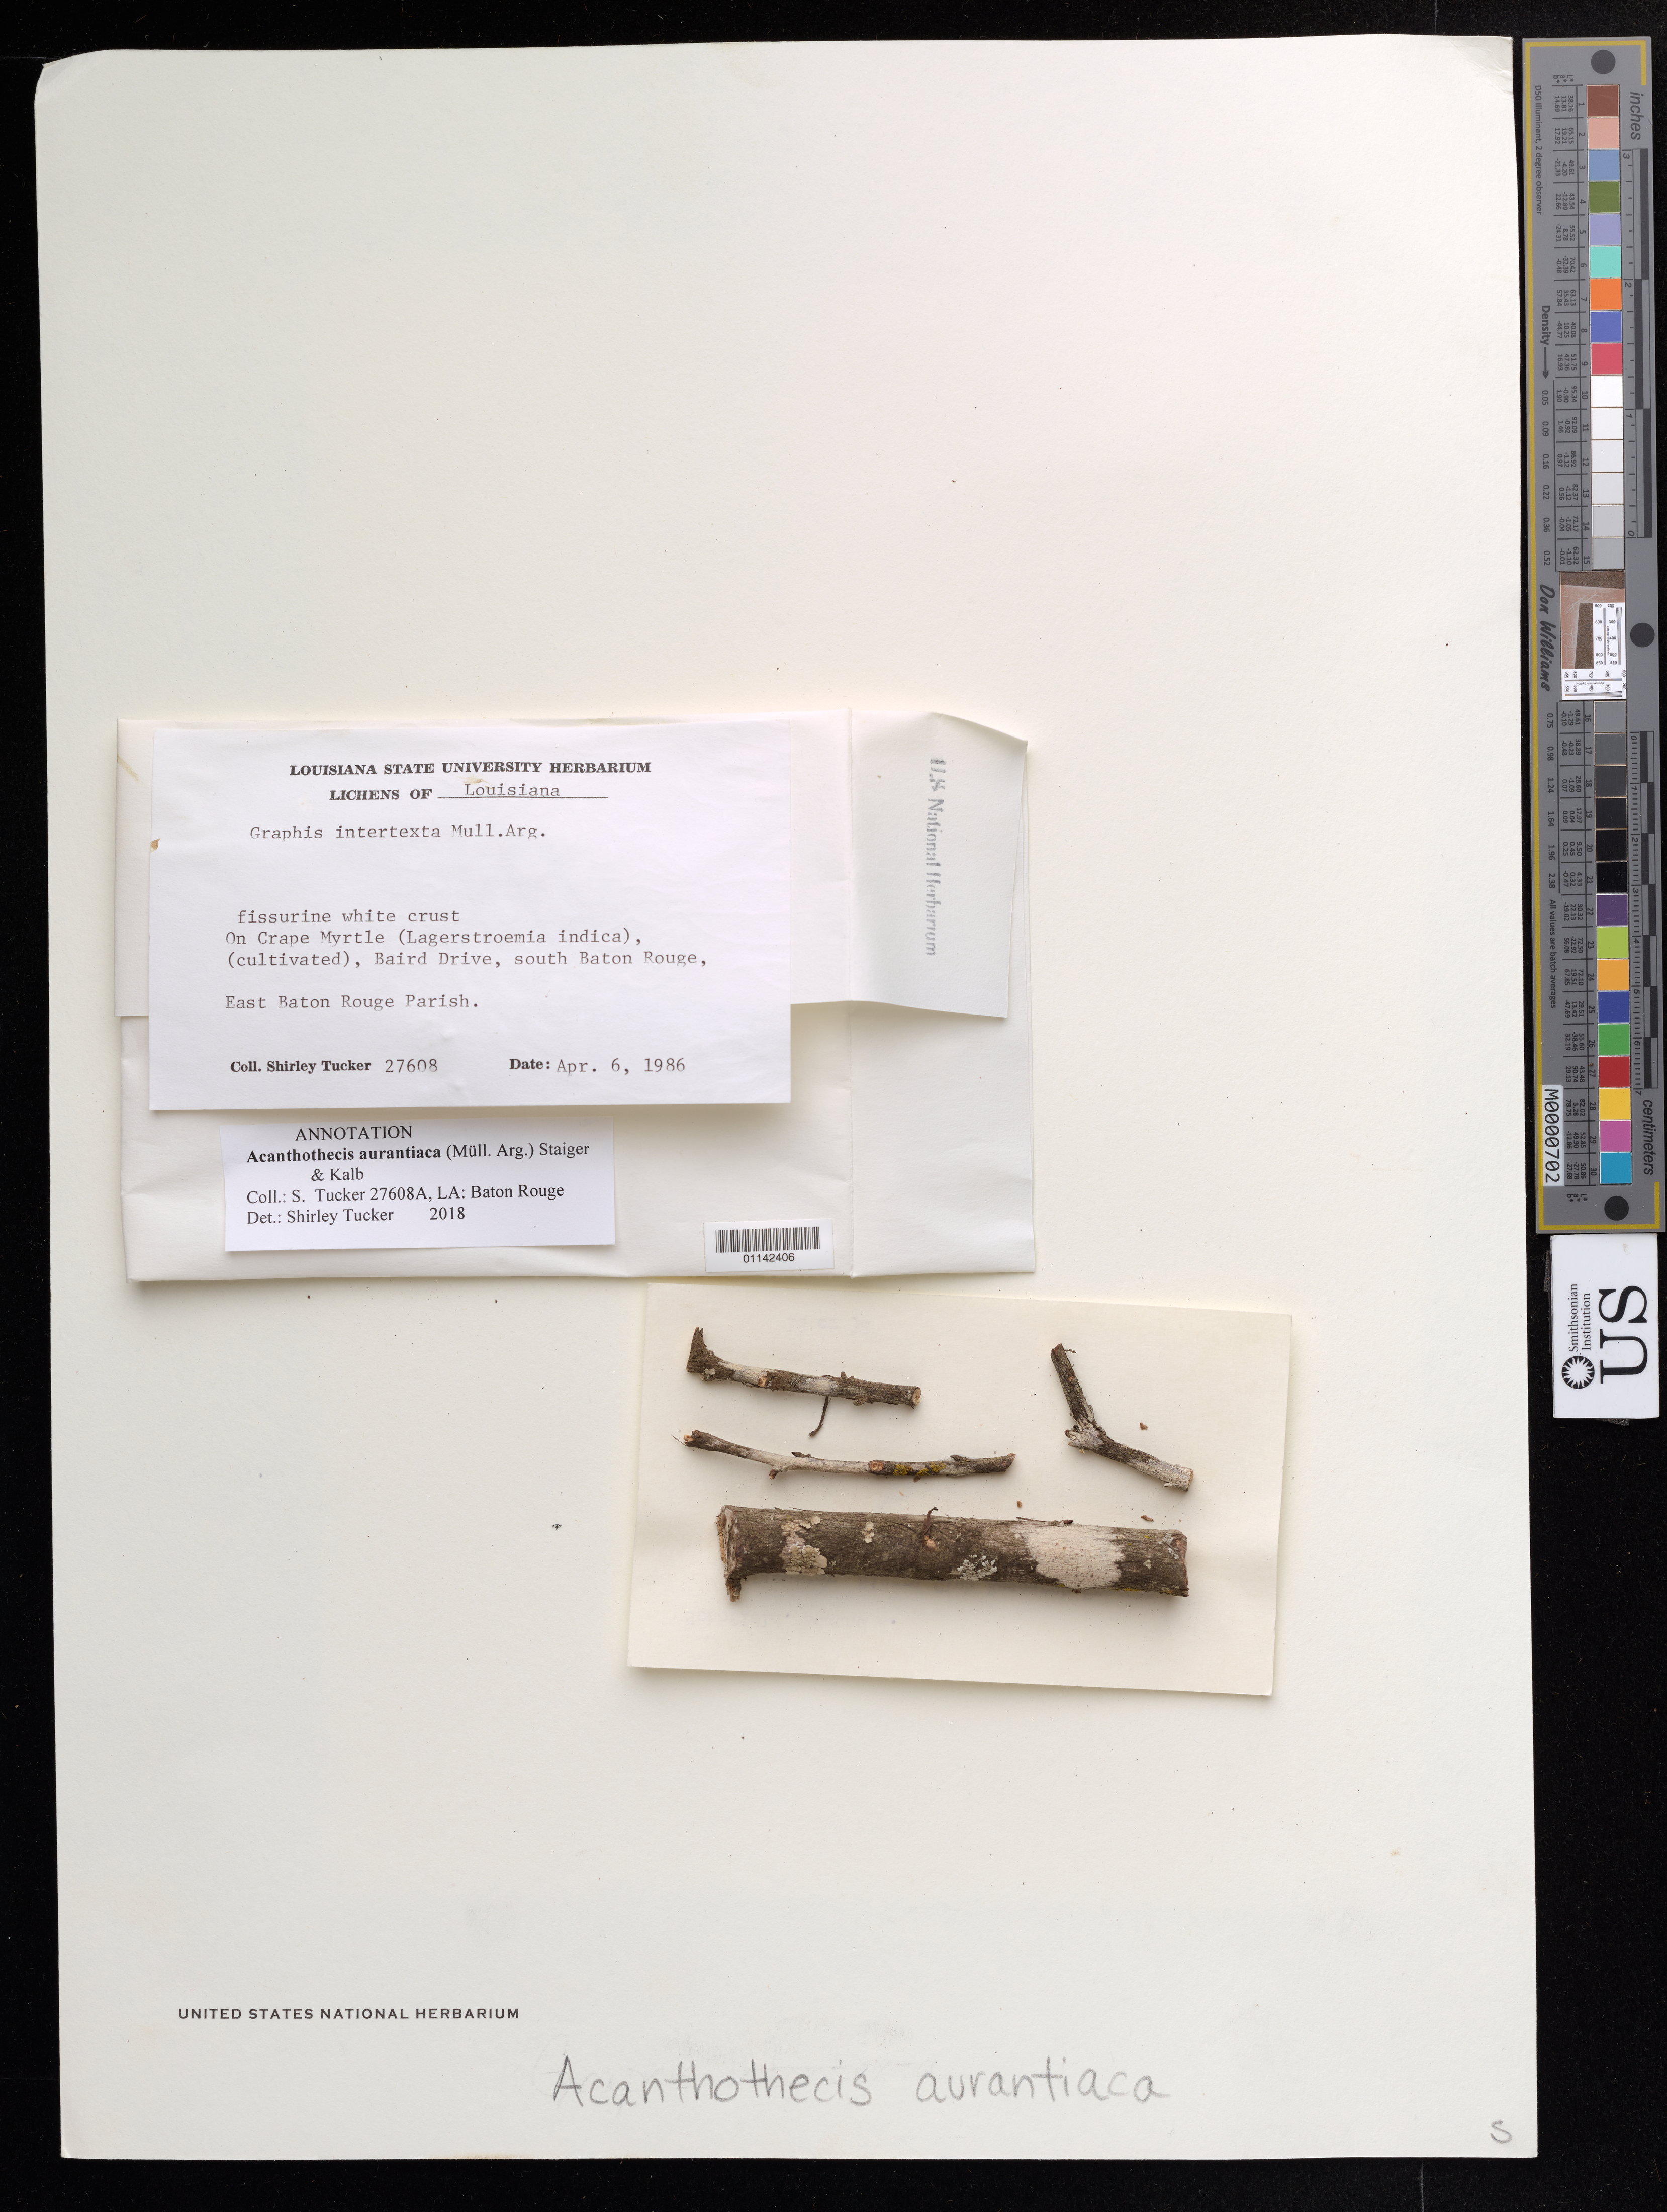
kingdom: Fungi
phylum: Ascomycota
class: Lecanoromycetes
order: Ostropales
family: Graphidaceae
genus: Acanthothecis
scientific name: Acanthothecis aurantiaca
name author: (Müll. Arg.) Staiger & Kalb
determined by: Tucker, S. C.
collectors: S. C. Tucker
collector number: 27608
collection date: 1986-04-06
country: United States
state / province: Louisiana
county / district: East Baton Rouge Parish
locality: Baird Drive, S Baton Rouge.